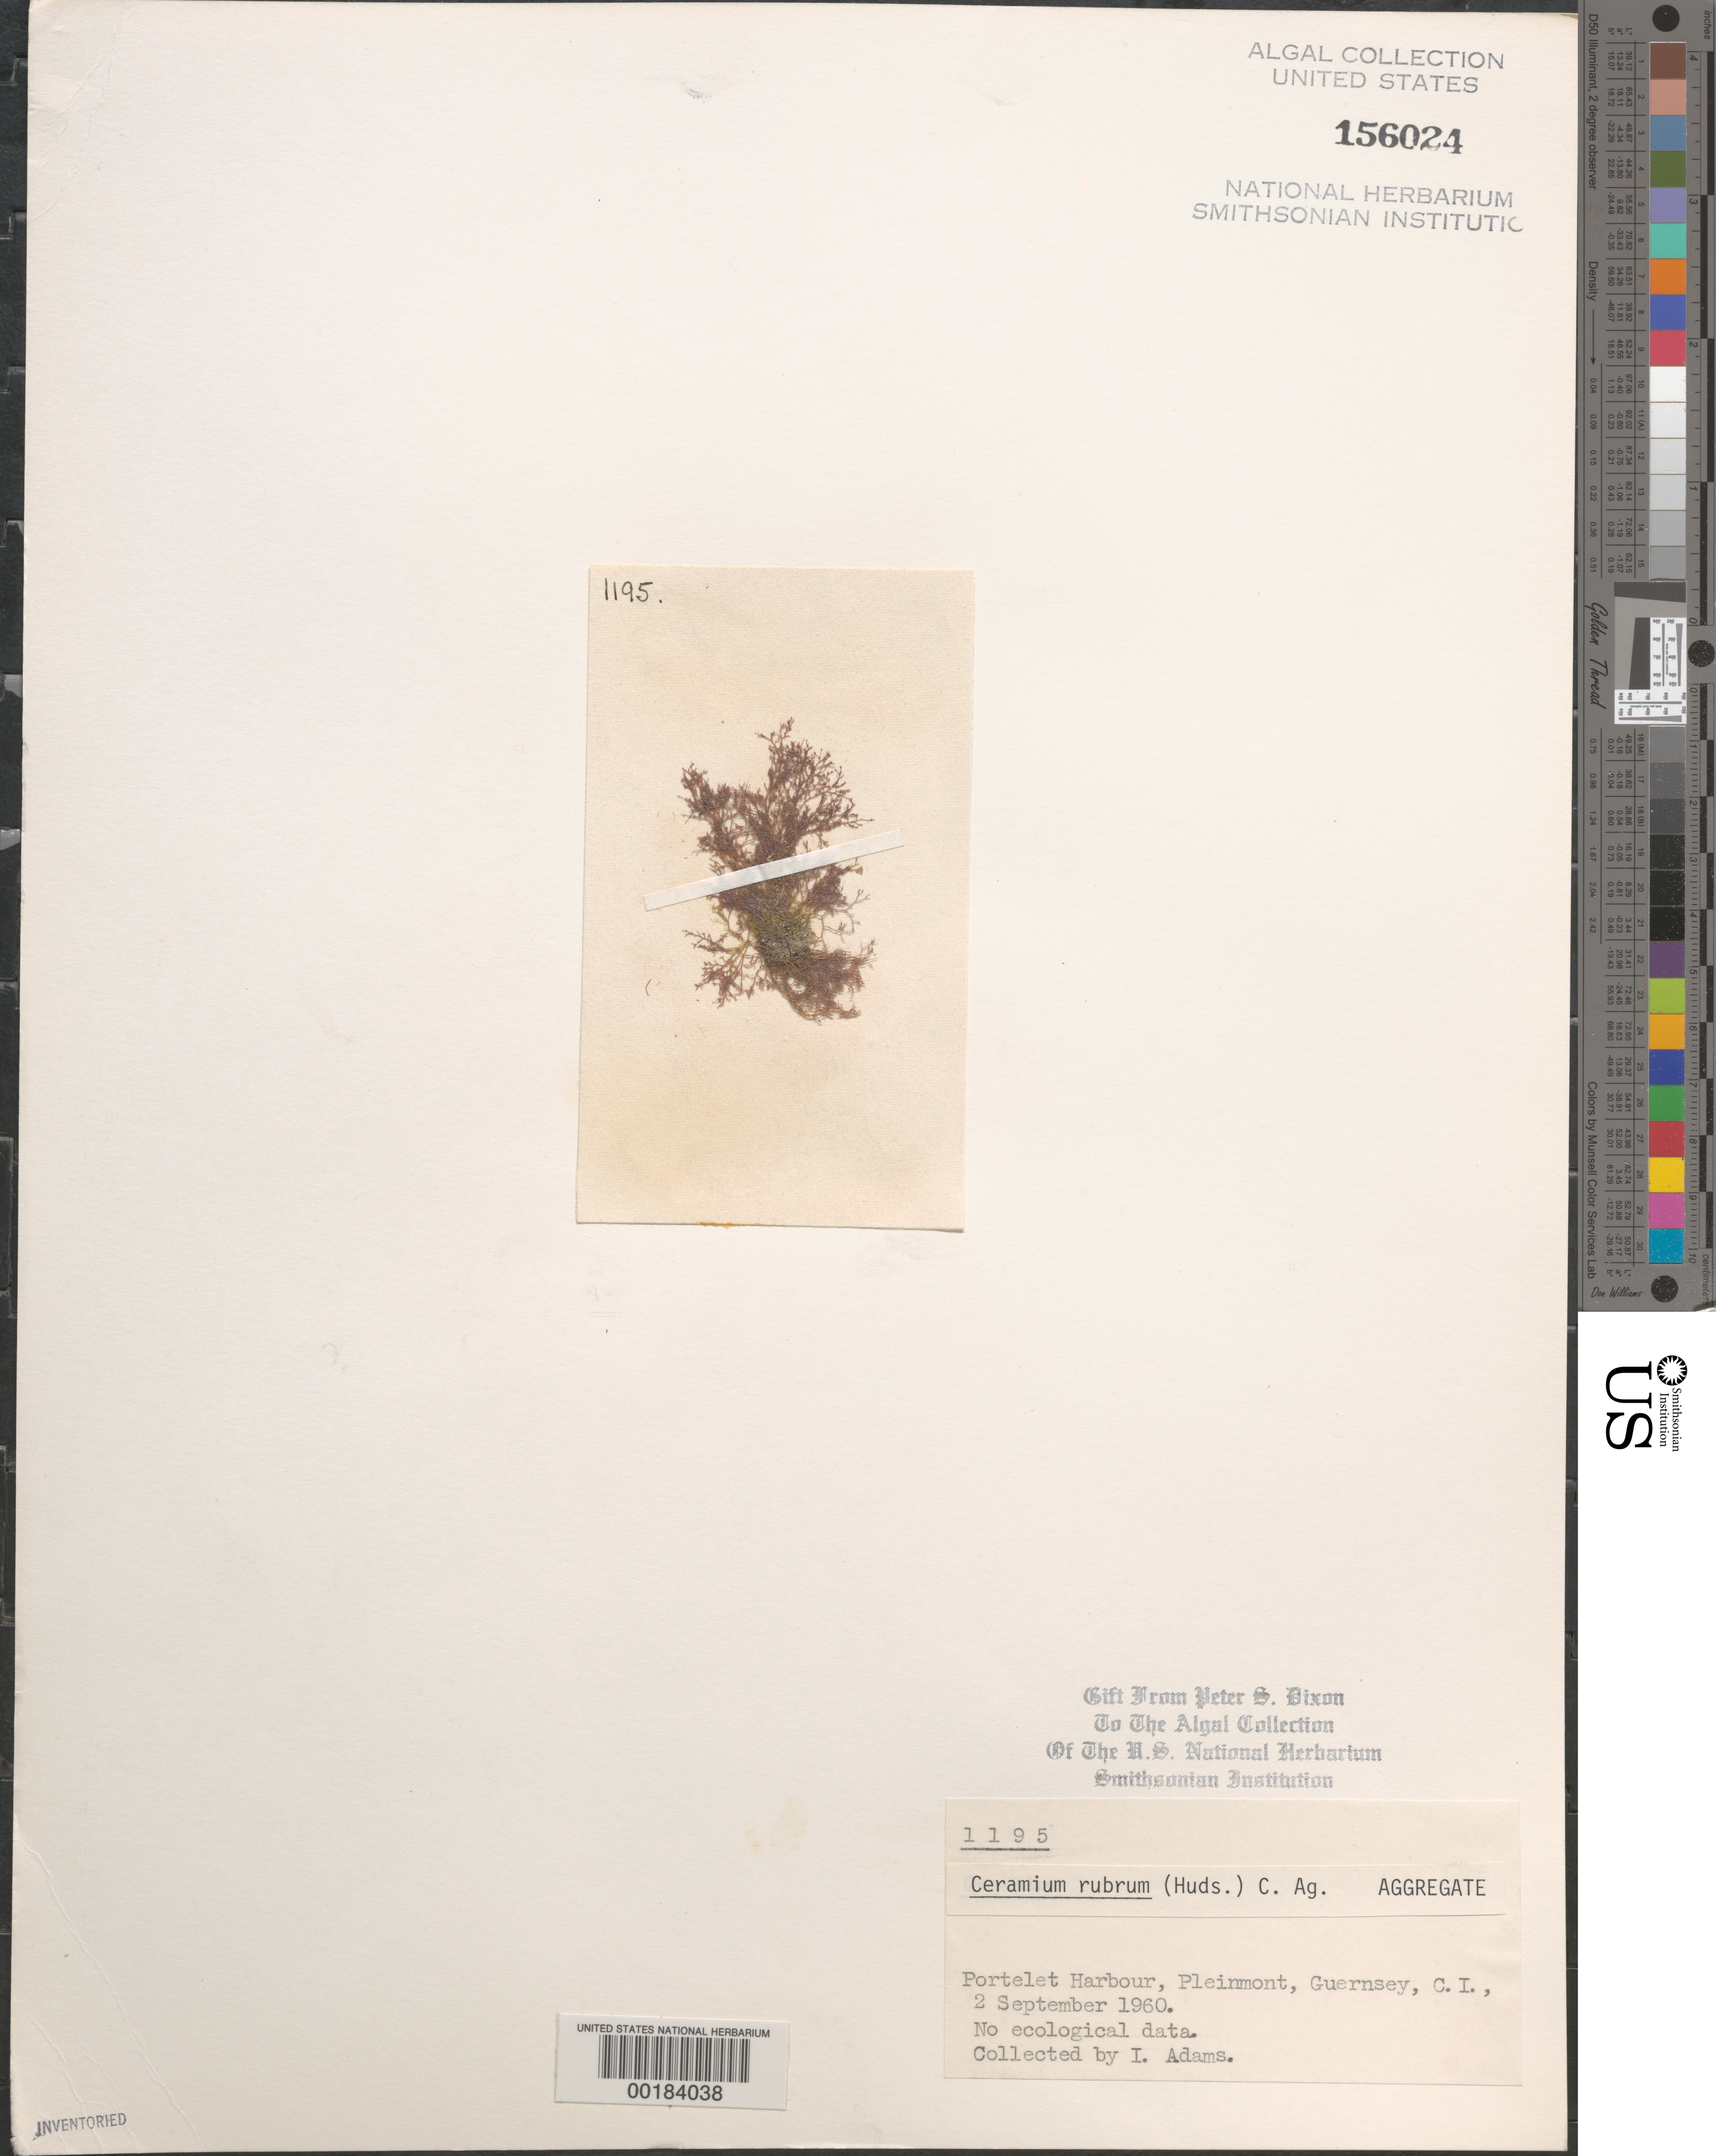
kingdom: Plantae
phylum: Rhodophyta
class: Florideophyceae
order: Ceramiales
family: Ceramiaceae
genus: Ceramium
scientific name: Ceramium rubrum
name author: C. Agardh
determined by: Dixon, P. S.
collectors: I. Adams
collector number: PSD 1195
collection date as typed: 02 Sep 1960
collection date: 1960-09-02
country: United Kingdom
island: Guernsey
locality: Portelet Harbor, Pleinmont. Bailiwick of Guernsey.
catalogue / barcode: US 156024